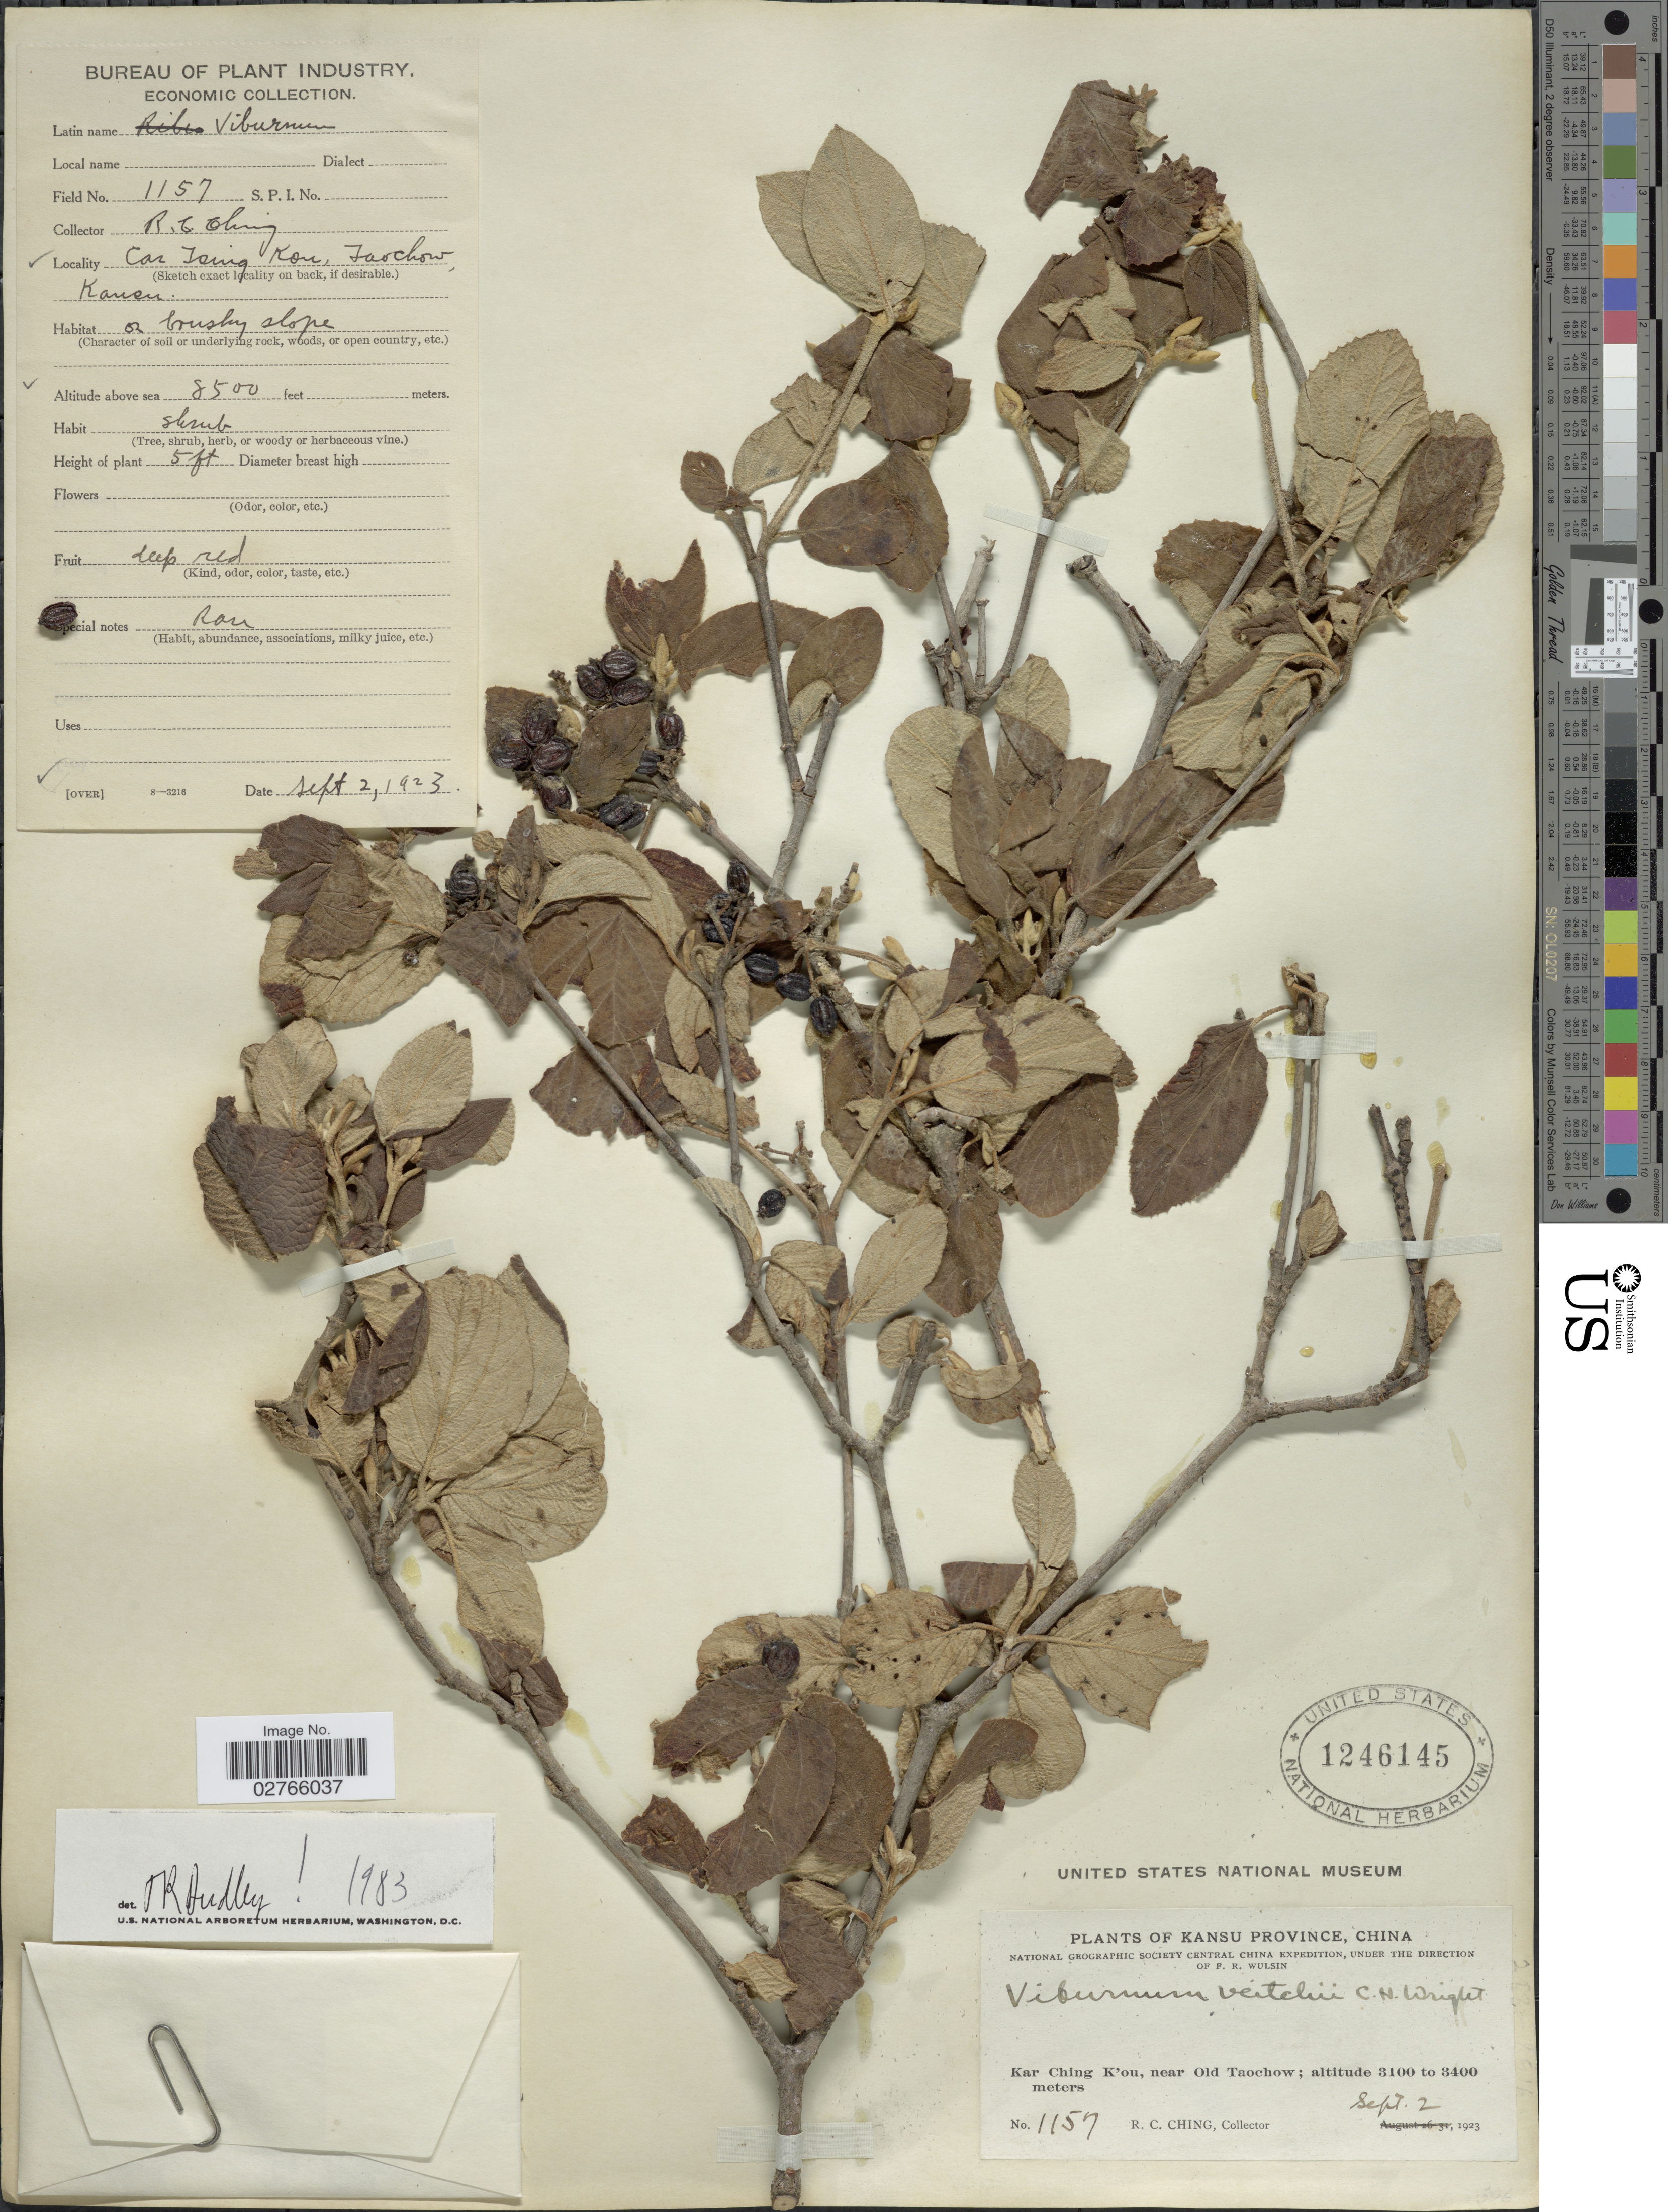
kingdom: Plantae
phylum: Tracheophyta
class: Magnoliopsida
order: Dipsacales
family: Viburnaceae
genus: Viburnum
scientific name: Viburnum glomeratum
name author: Maxim.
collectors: R. C. Ching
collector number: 1157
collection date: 1923-09-02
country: China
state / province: Gansu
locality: Kansu Province, Kar Ching K'ou, near Old Taochow, Car Tsing Kou.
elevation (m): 2591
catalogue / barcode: US 1246145